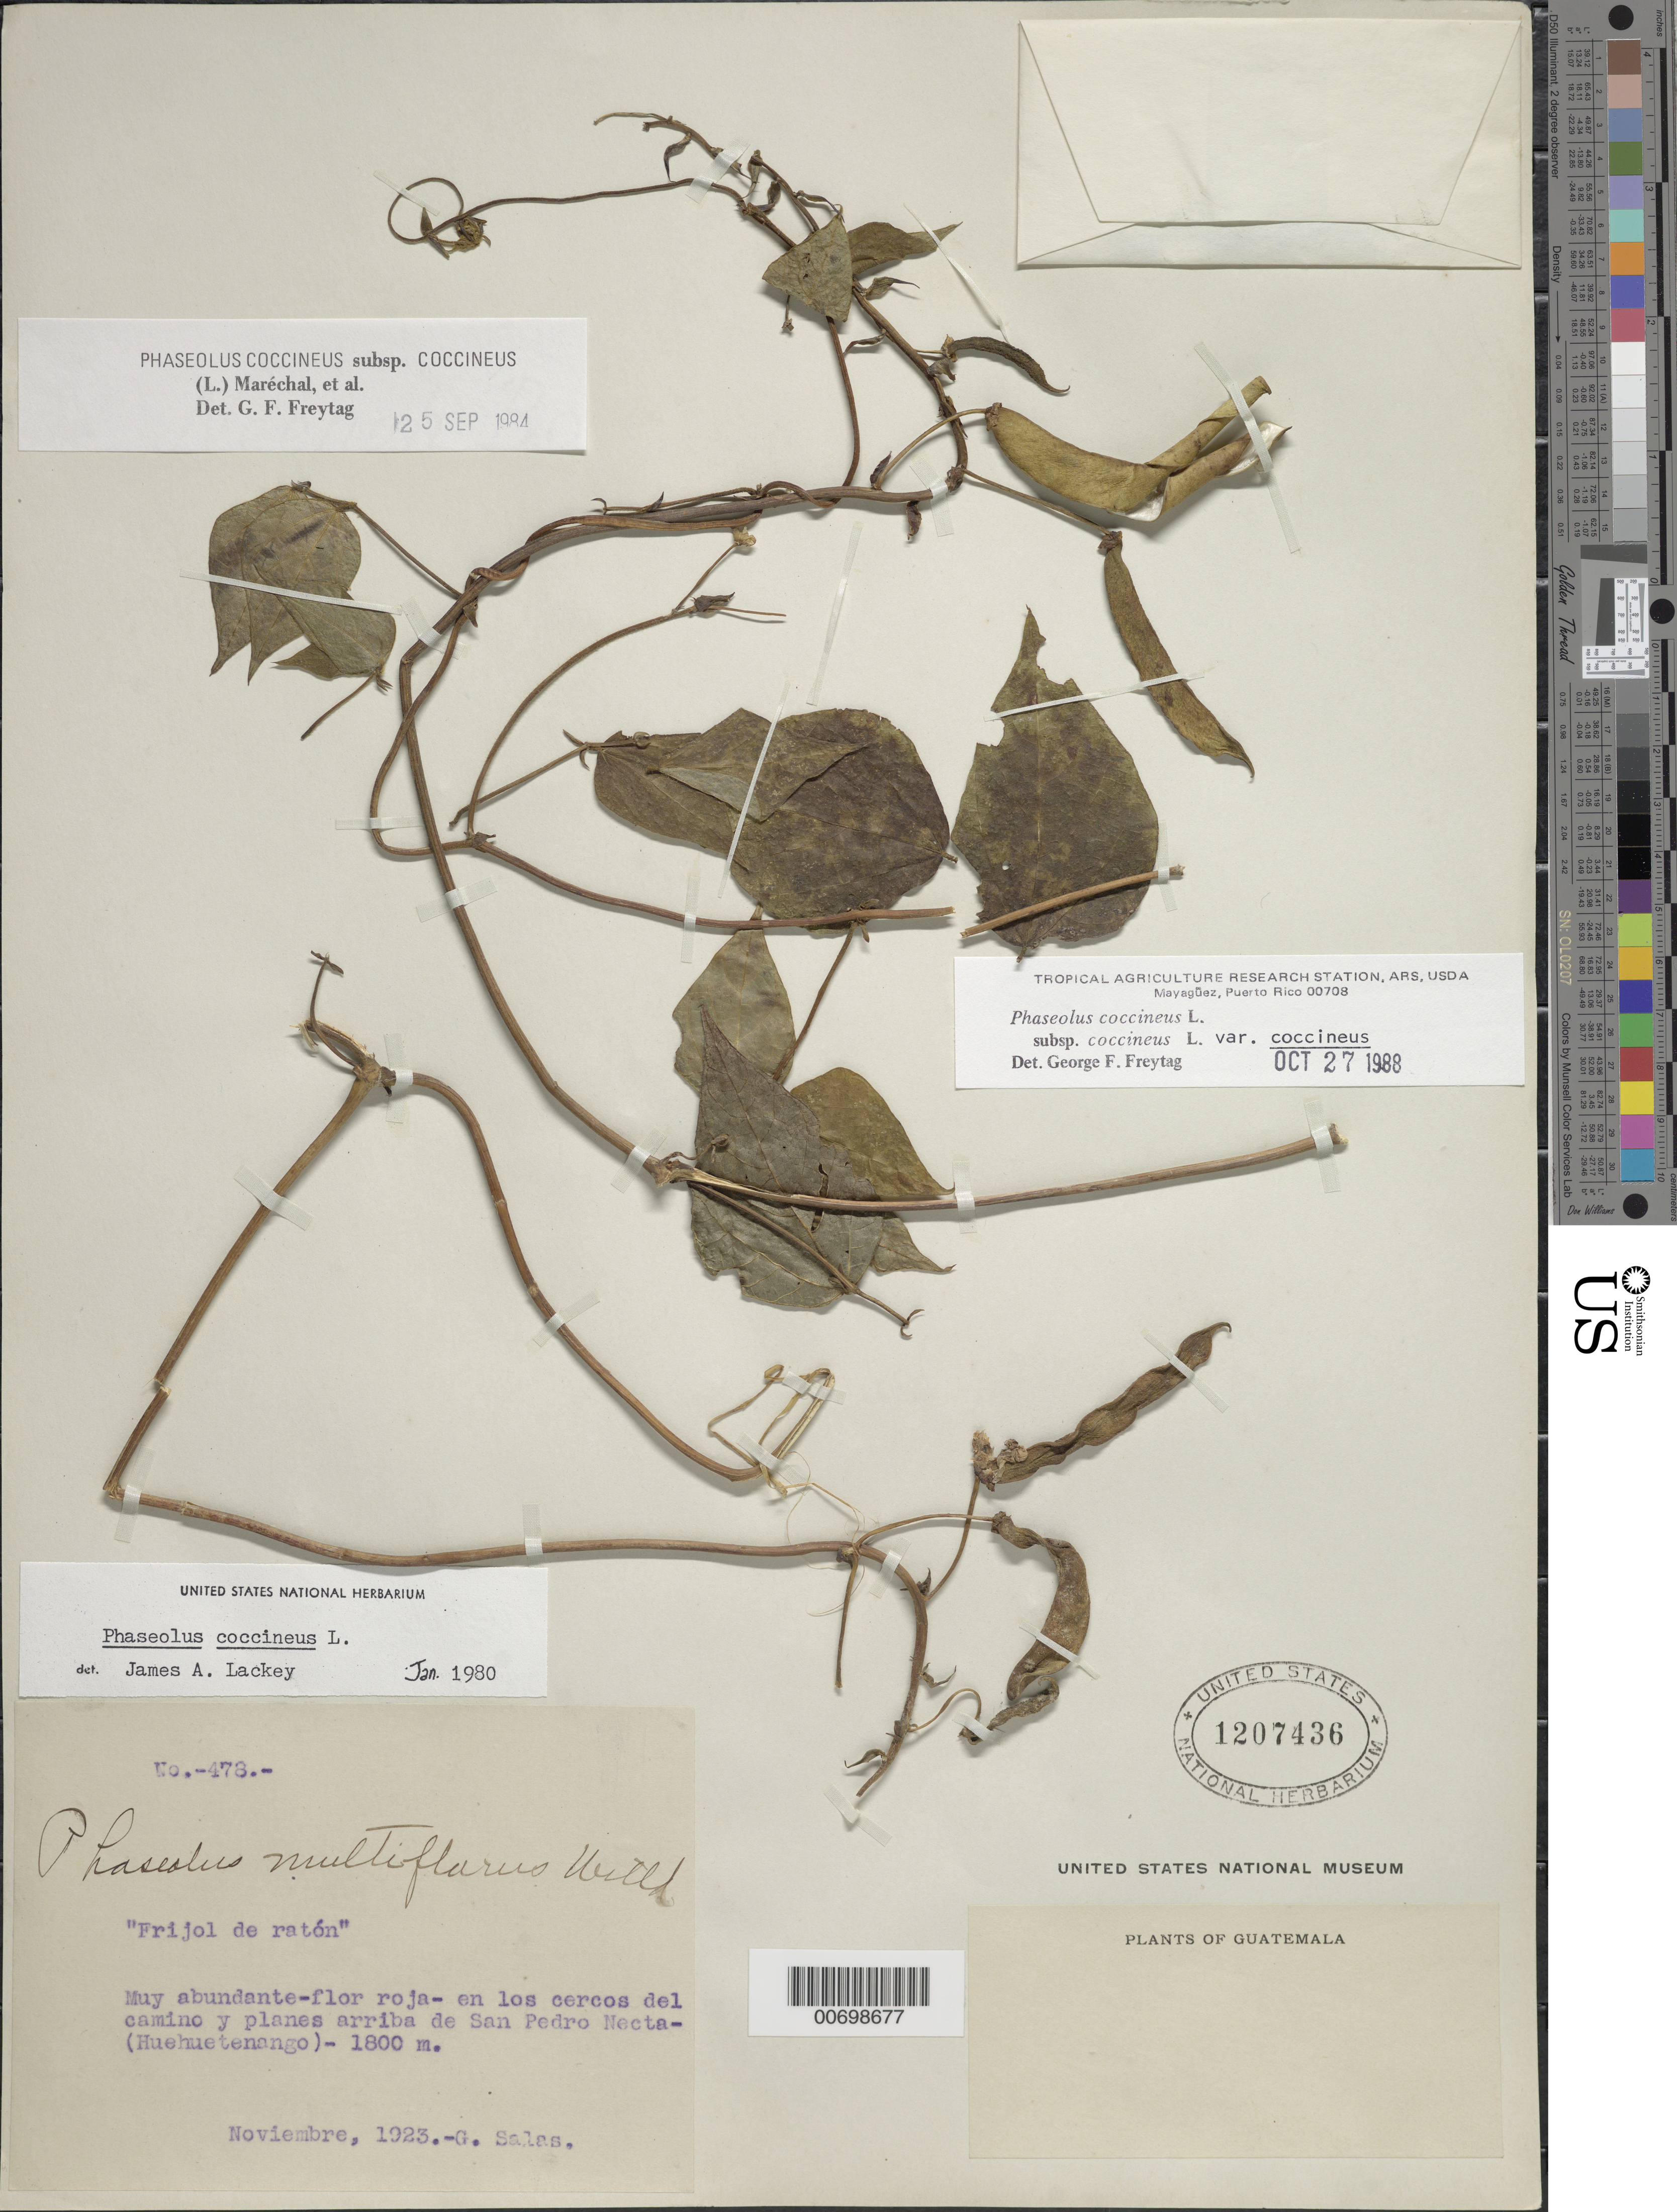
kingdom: Plantae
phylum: Tracheophyta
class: Magnoliopsida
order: Fabales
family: Fabaceae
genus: Phaseolus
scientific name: Phaseolus coccineus var. coccineus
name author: L.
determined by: Freytag, G. F.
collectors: G. Salas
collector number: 478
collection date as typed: Nov 1923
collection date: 1923-11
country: Guatemala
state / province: Huehuetenango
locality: arriba de San Pedro Necta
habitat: en los cercos del camino y planes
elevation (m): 1800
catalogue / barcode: US 1207436